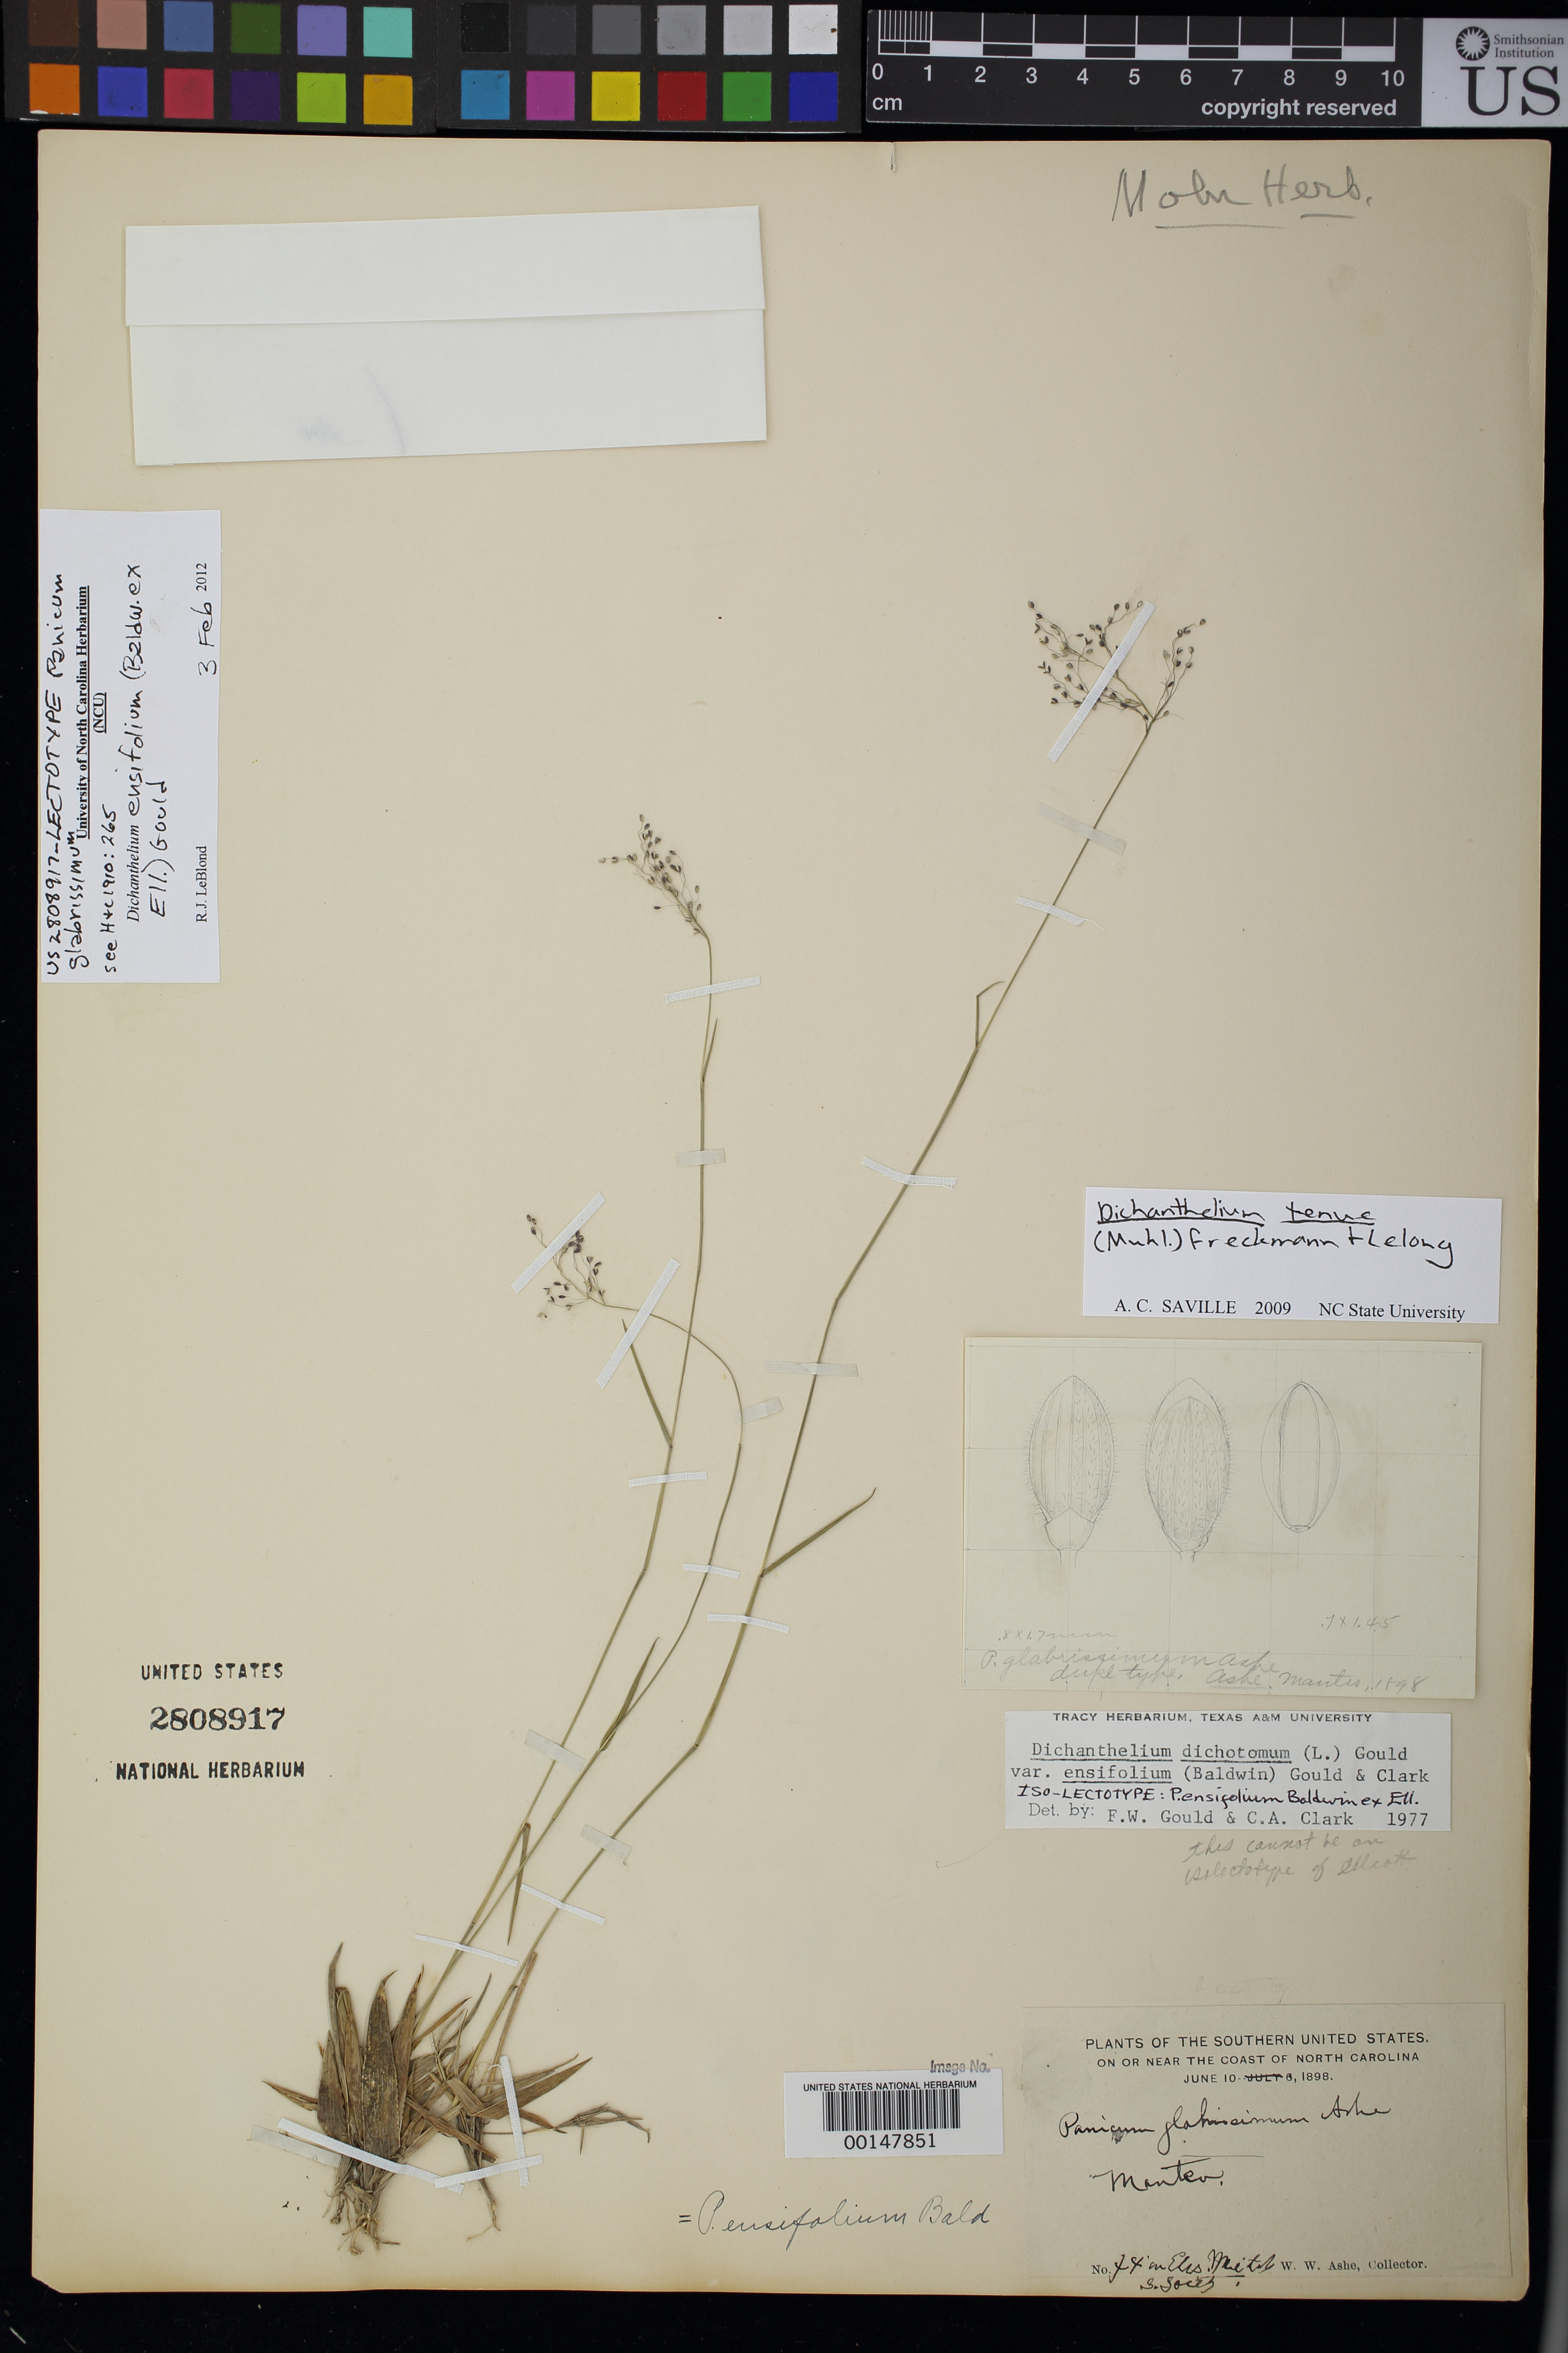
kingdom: Plantae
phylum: Tracheophyta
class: Liliopsida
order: Poales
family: Poaceae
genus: Panicum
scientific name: Panicum glabrissimum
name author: Ashe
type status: Lectotype; Type Collection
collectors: W. W. Ashe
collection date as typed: Jun 1898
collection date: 1898-06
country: United States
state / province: North Carolina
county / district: Dare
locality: Manteo.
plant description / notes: Protologue, "The type material was collected by me June 1898, at Manteo, Dare Co., N.C." This specimen (USNH 2808917) annotated by F.W. Gould & C.A. Clark (1977) as "Iso-lectotype: P. ensifolium Baldwin ex Ell." but without citation [note that P. ensifolium published 1816!].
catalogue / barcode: US 2808917